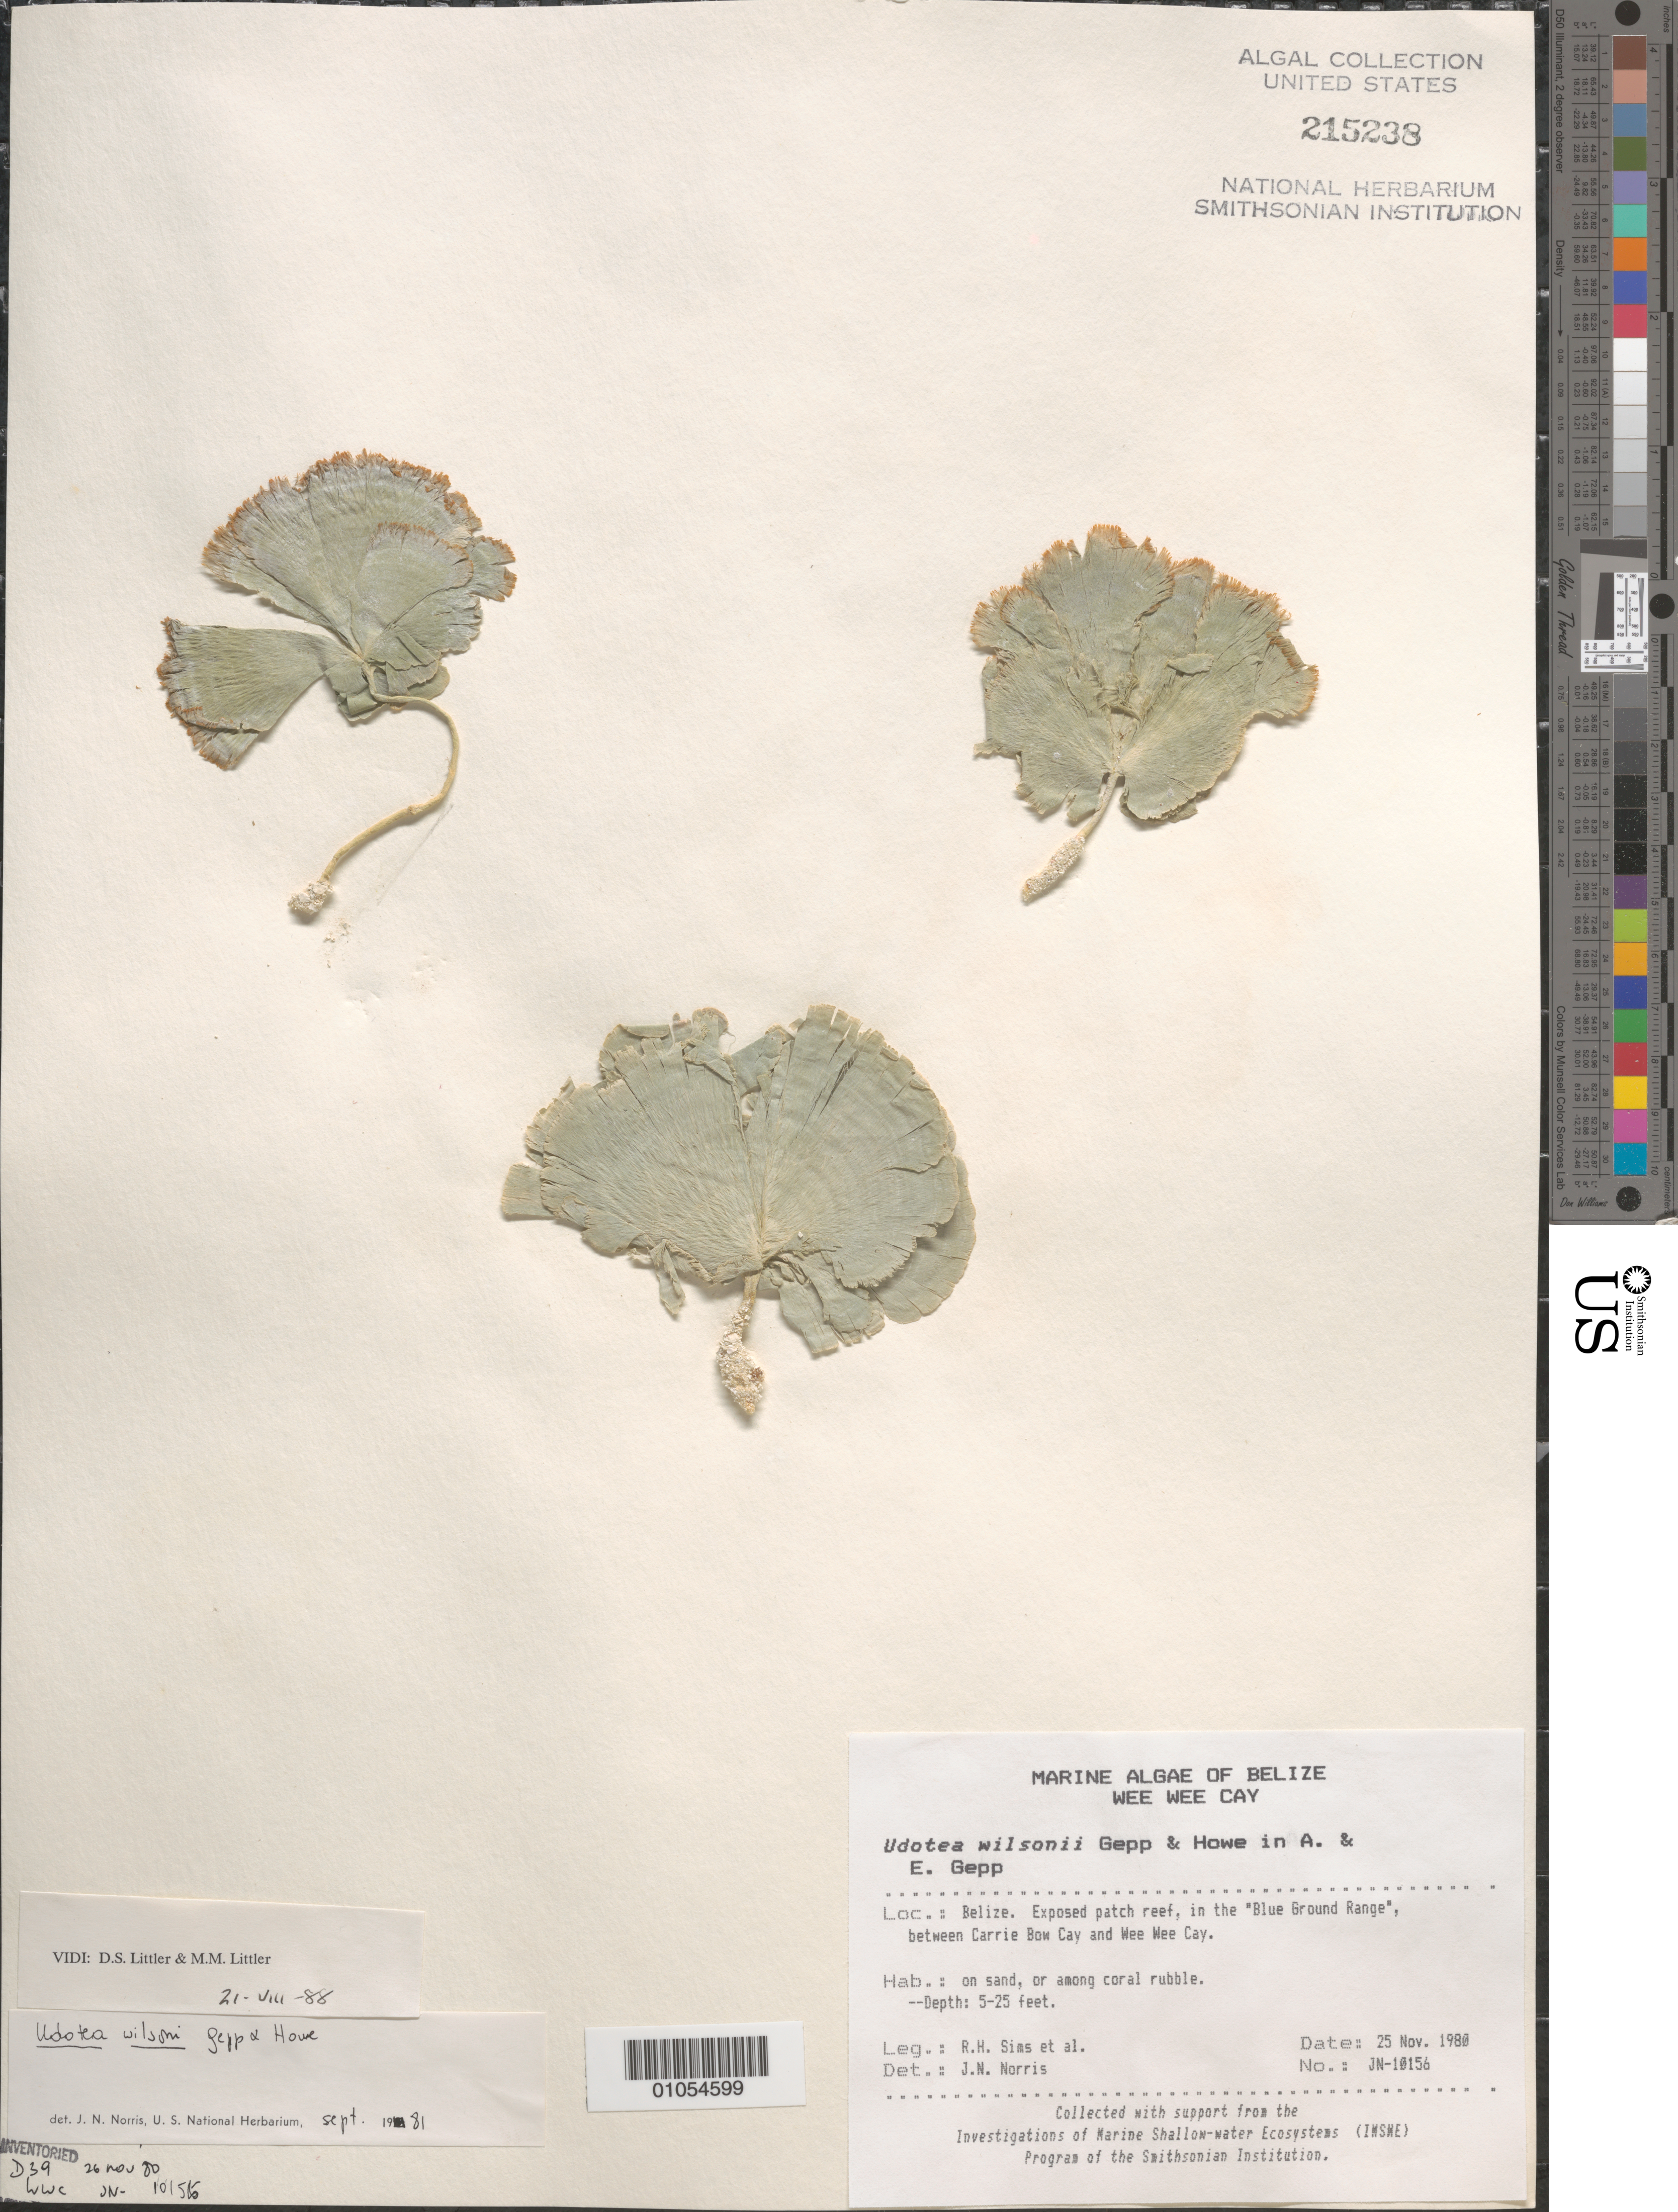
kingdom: Plantae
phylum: Chlorophyta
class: Ulvophyceae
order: Bryopsidales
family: Udoteaceae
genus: Udotea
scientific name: Udotea wilsonii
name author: A. Gepp et al. in A. Gepp & E. Gepp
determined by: Norris, James N.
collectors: R. H. Sims & et al.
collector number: JN-10156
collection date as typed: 25 Nov 1980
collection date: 1980-11-25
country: Belize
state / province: Stann Creek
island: Wee Wee Cay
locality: Blue Ground Range, between Carrie Bow Cay and Wee Wee Cay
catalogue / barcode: US 215238